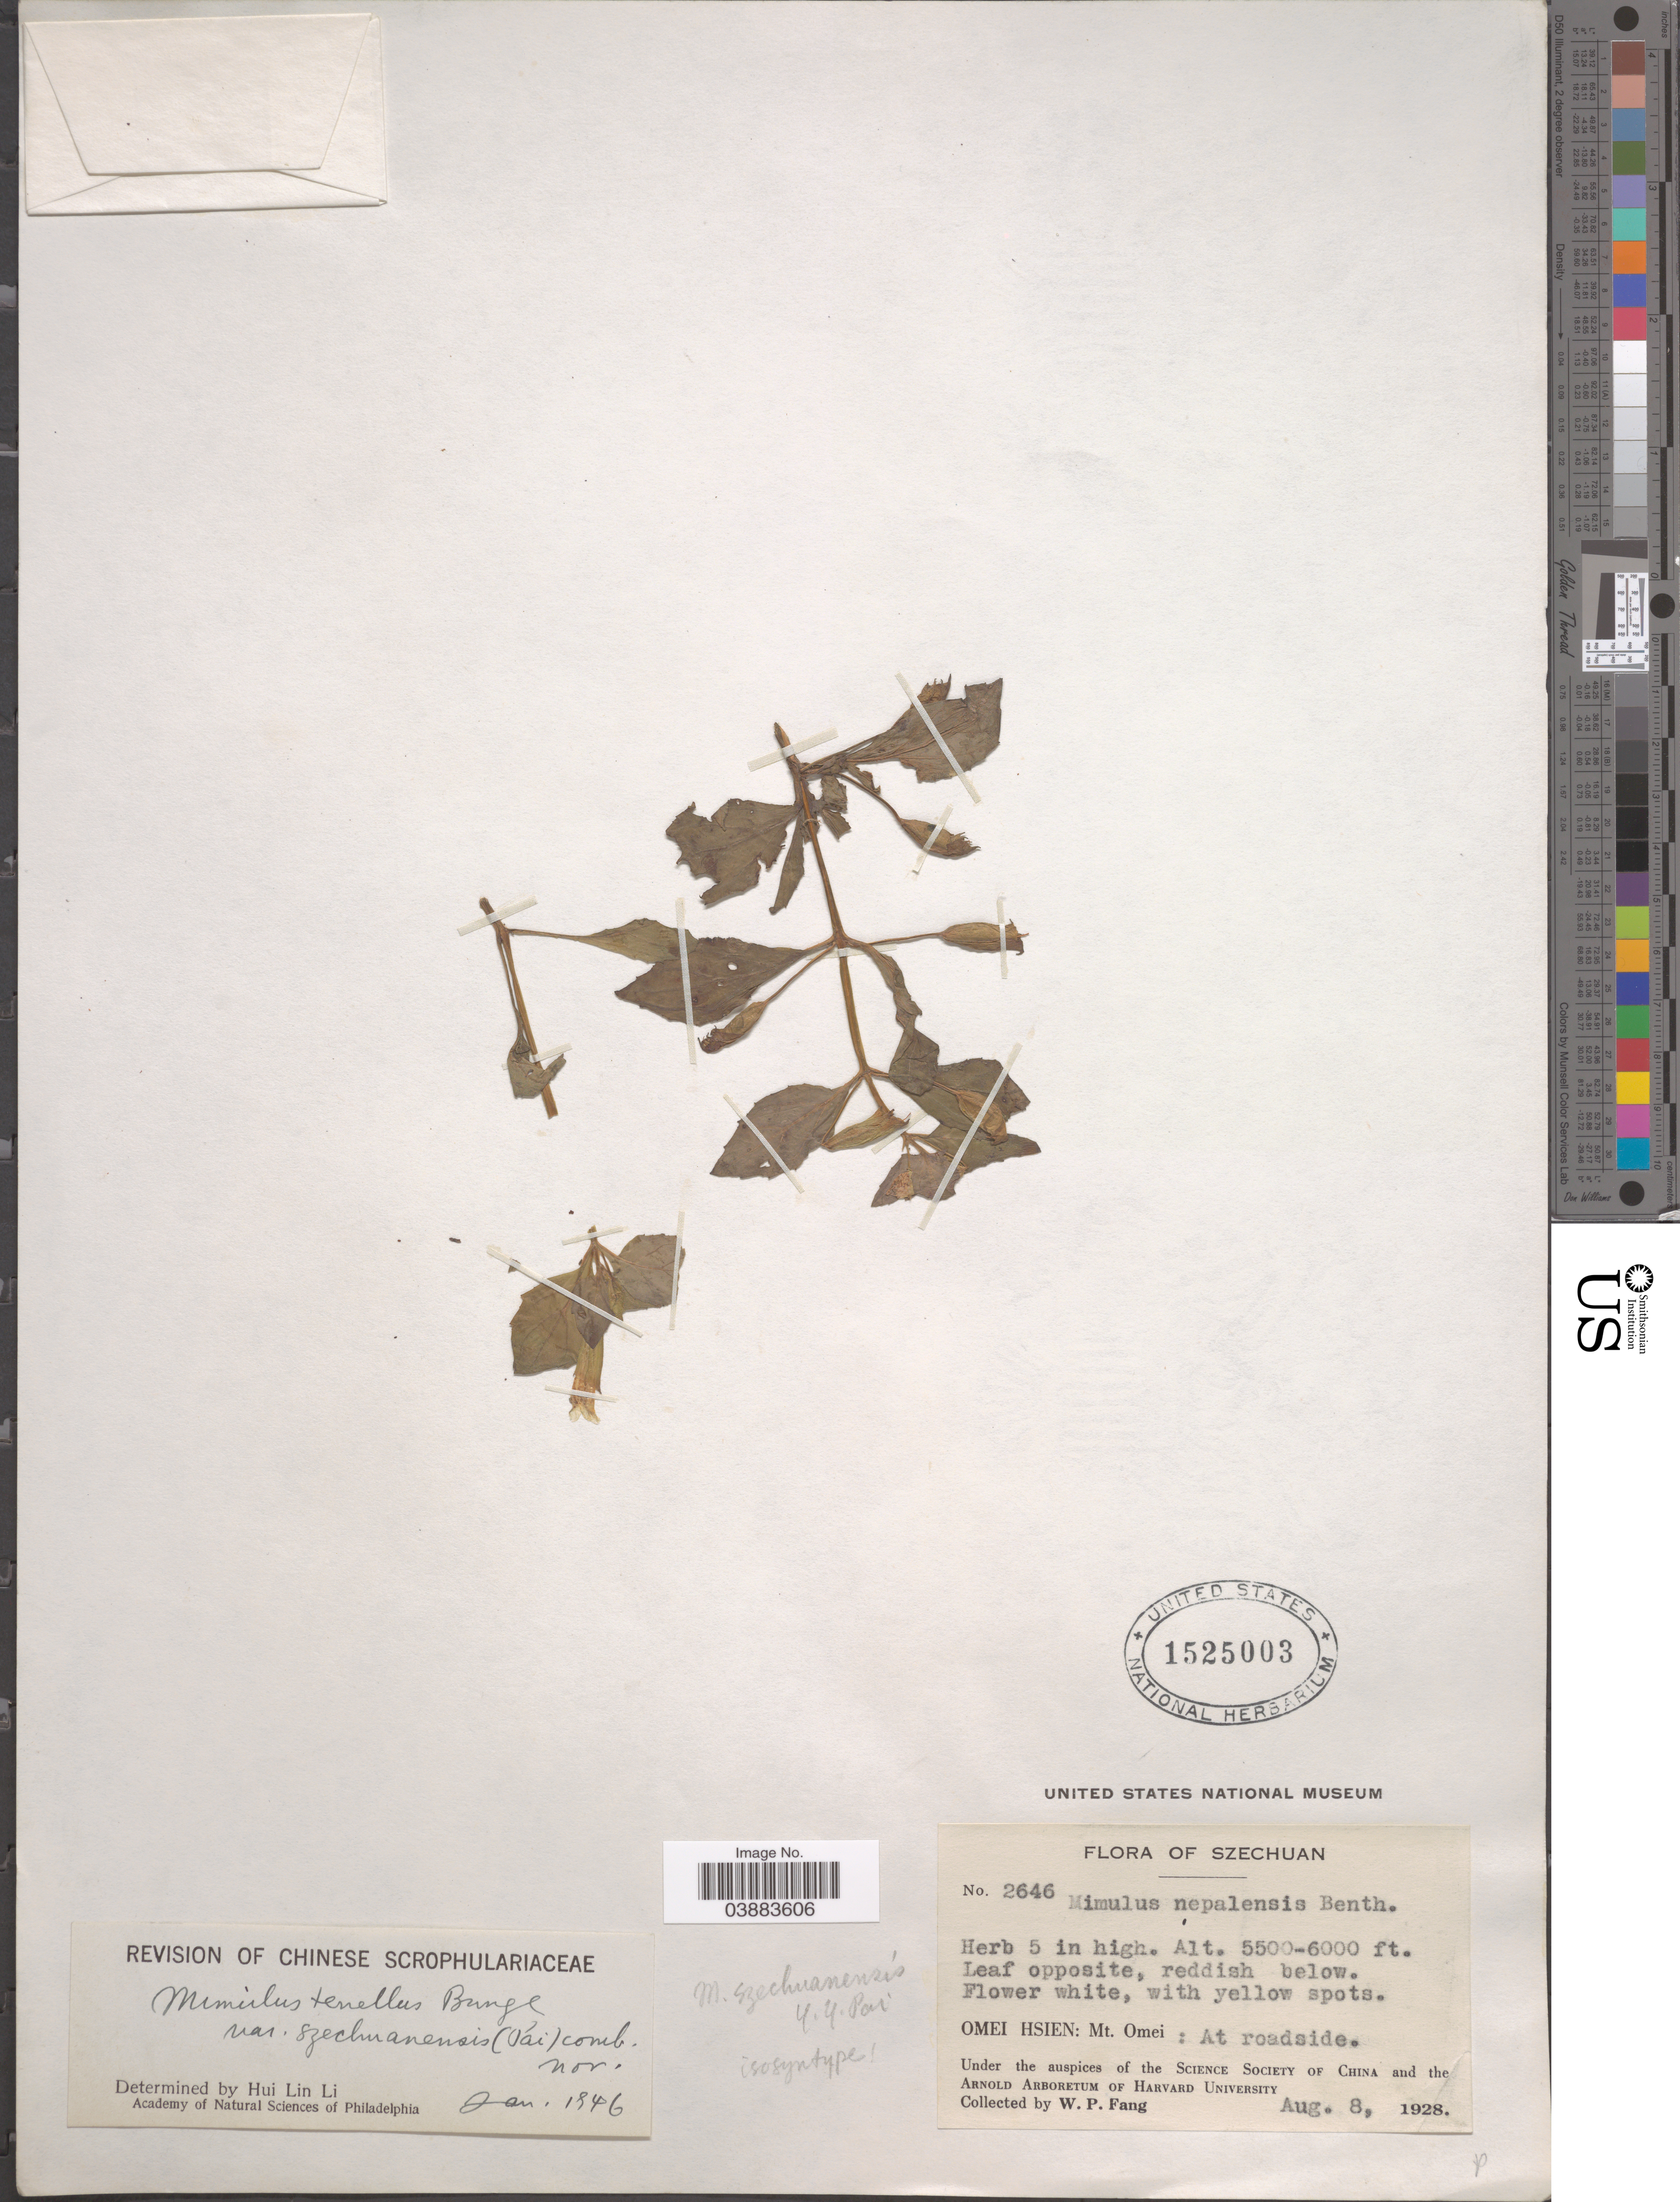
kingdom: Plantae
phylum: Tracheophyta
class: Magnoliopsida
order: Lamiales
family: Phrymaceae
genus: Mimulus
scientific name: Mimulus tenellus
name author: Bunge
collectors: W. P. Fang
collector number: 2646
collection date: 1928-08-08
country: China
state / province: Sichuan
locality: Szechuan. Omei Hsien: Mt. Omei.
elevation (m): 1676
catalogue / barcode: US 1525003